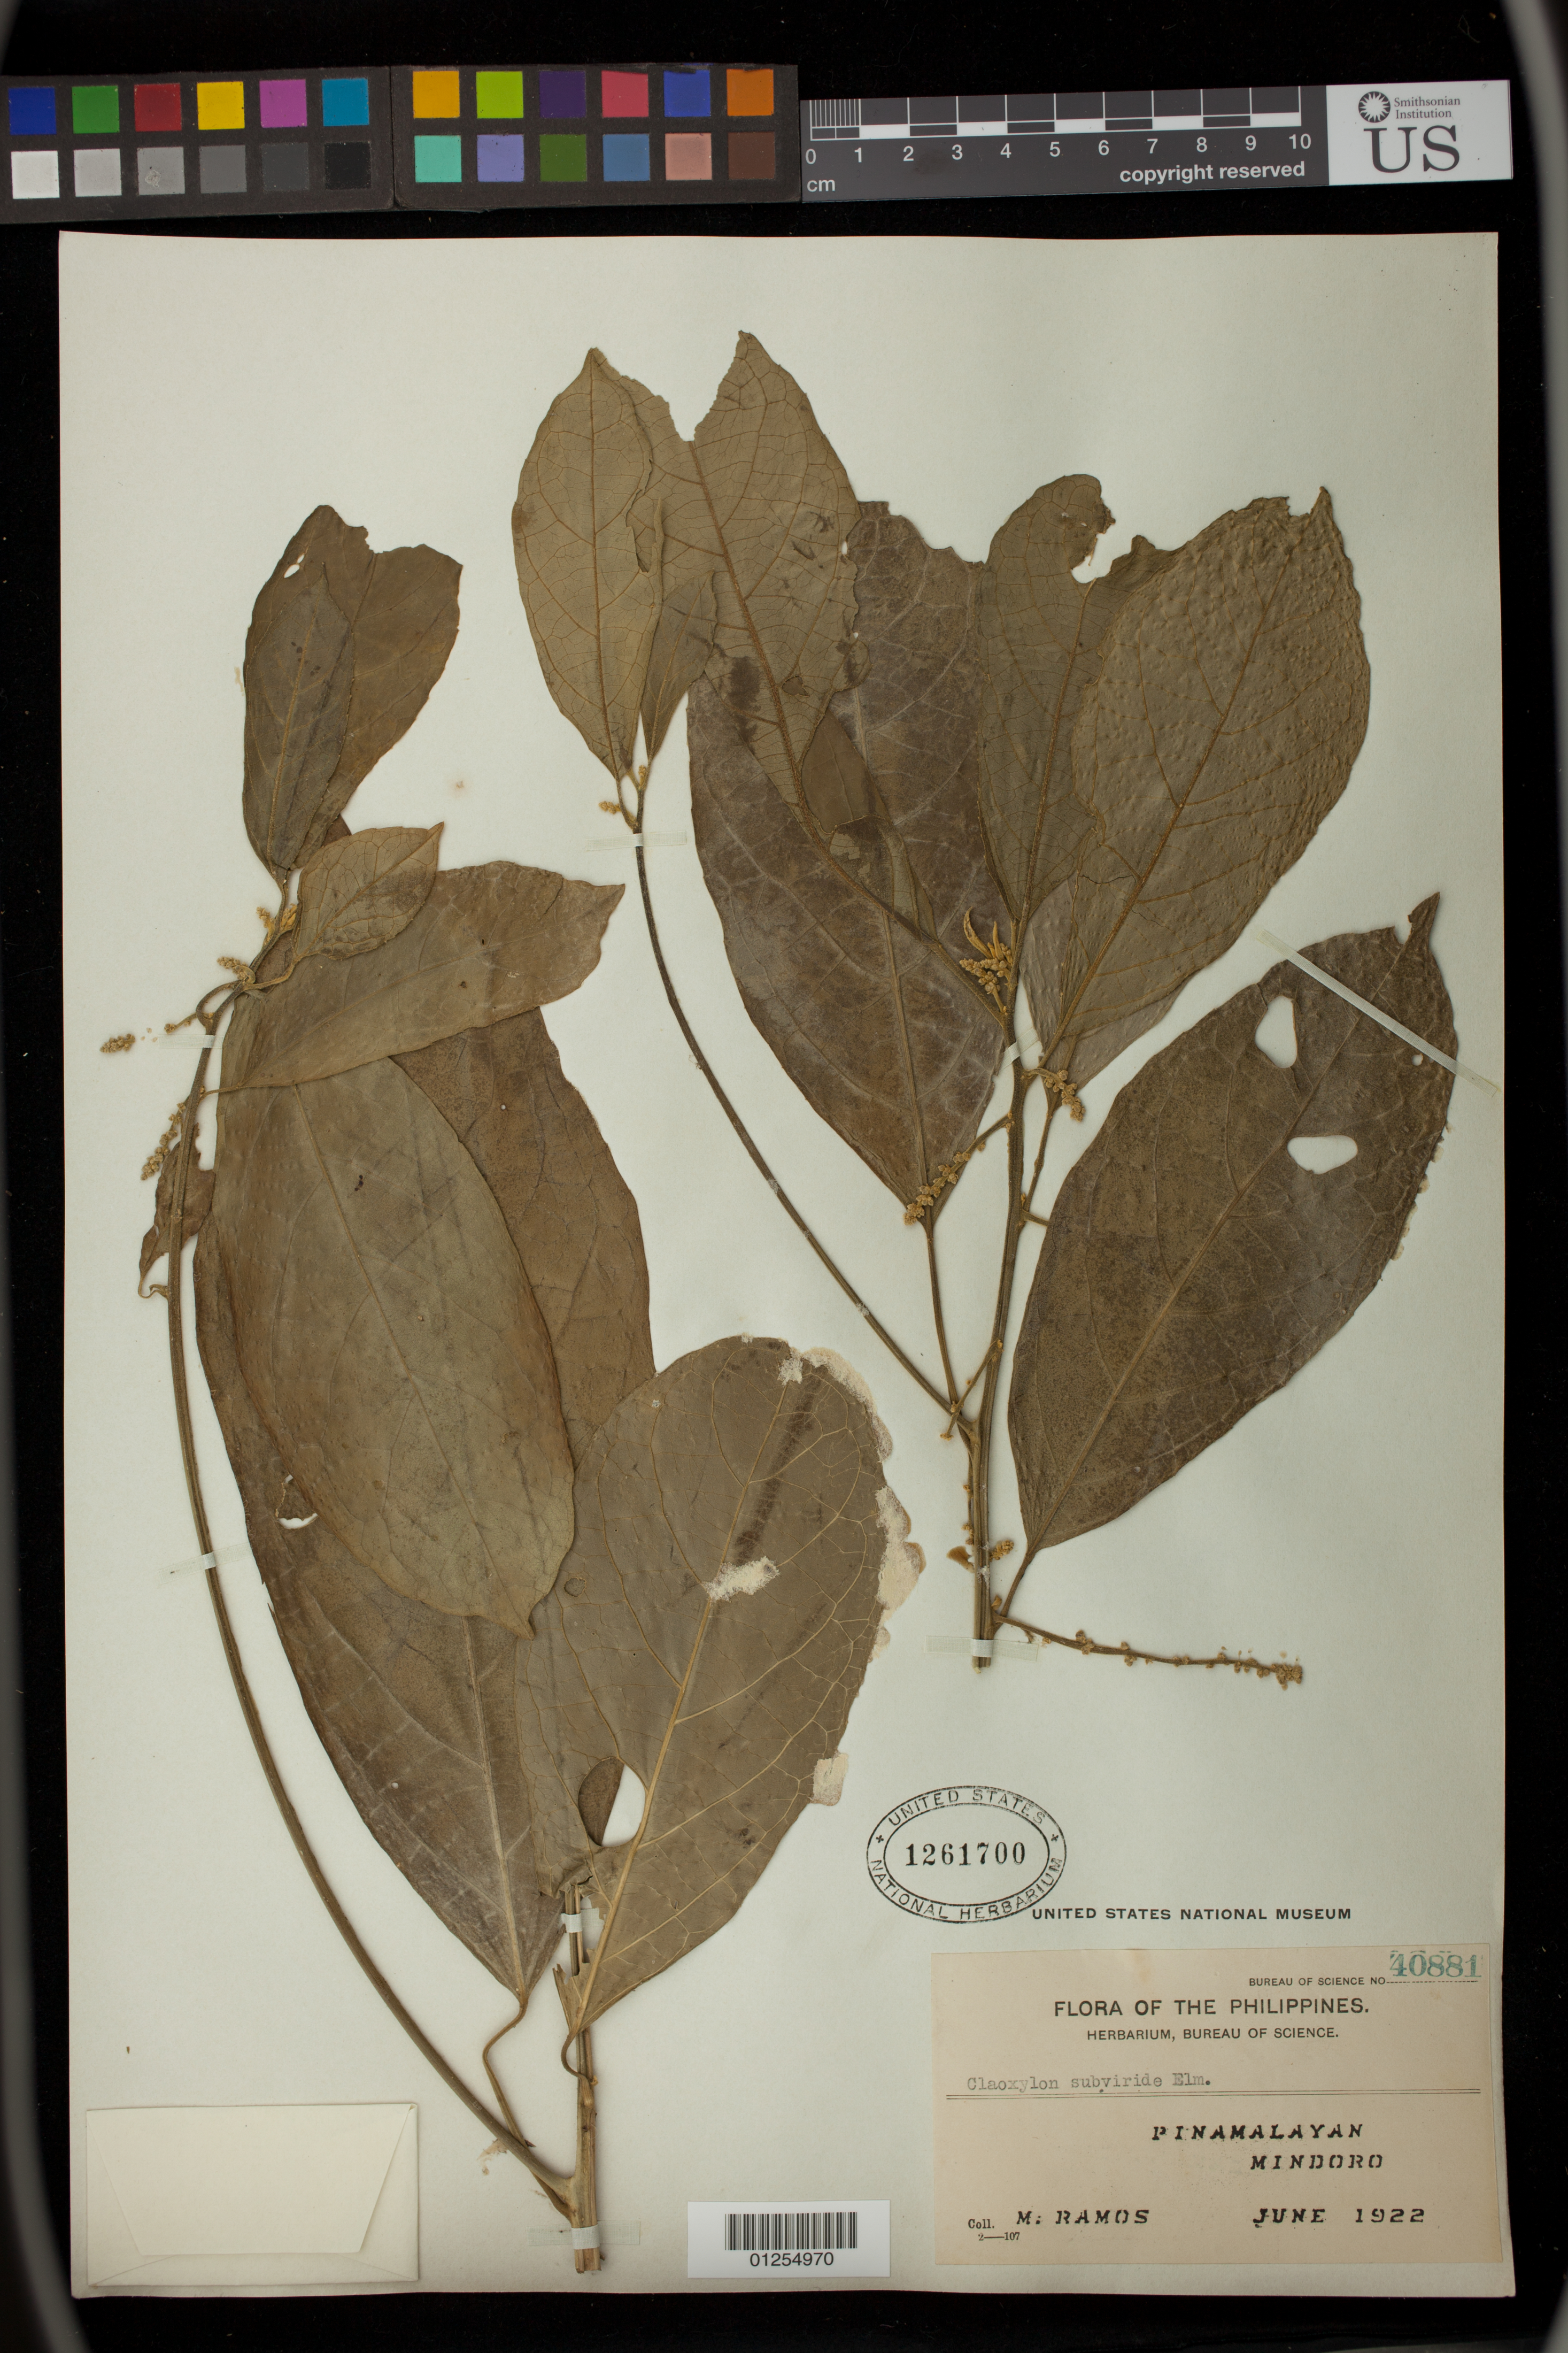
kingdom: Plantae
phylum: Tracheophyta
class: Magnoliopsida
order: Malpighiales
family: Euphorbiaceae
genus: Claoxylon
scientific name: Claoxylon subviride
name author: Elmer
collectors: M. Ramos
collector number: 40881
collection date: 1922-06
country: Philippines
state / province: Mimaropa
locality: Pinamalayan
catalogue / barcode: US 1261700